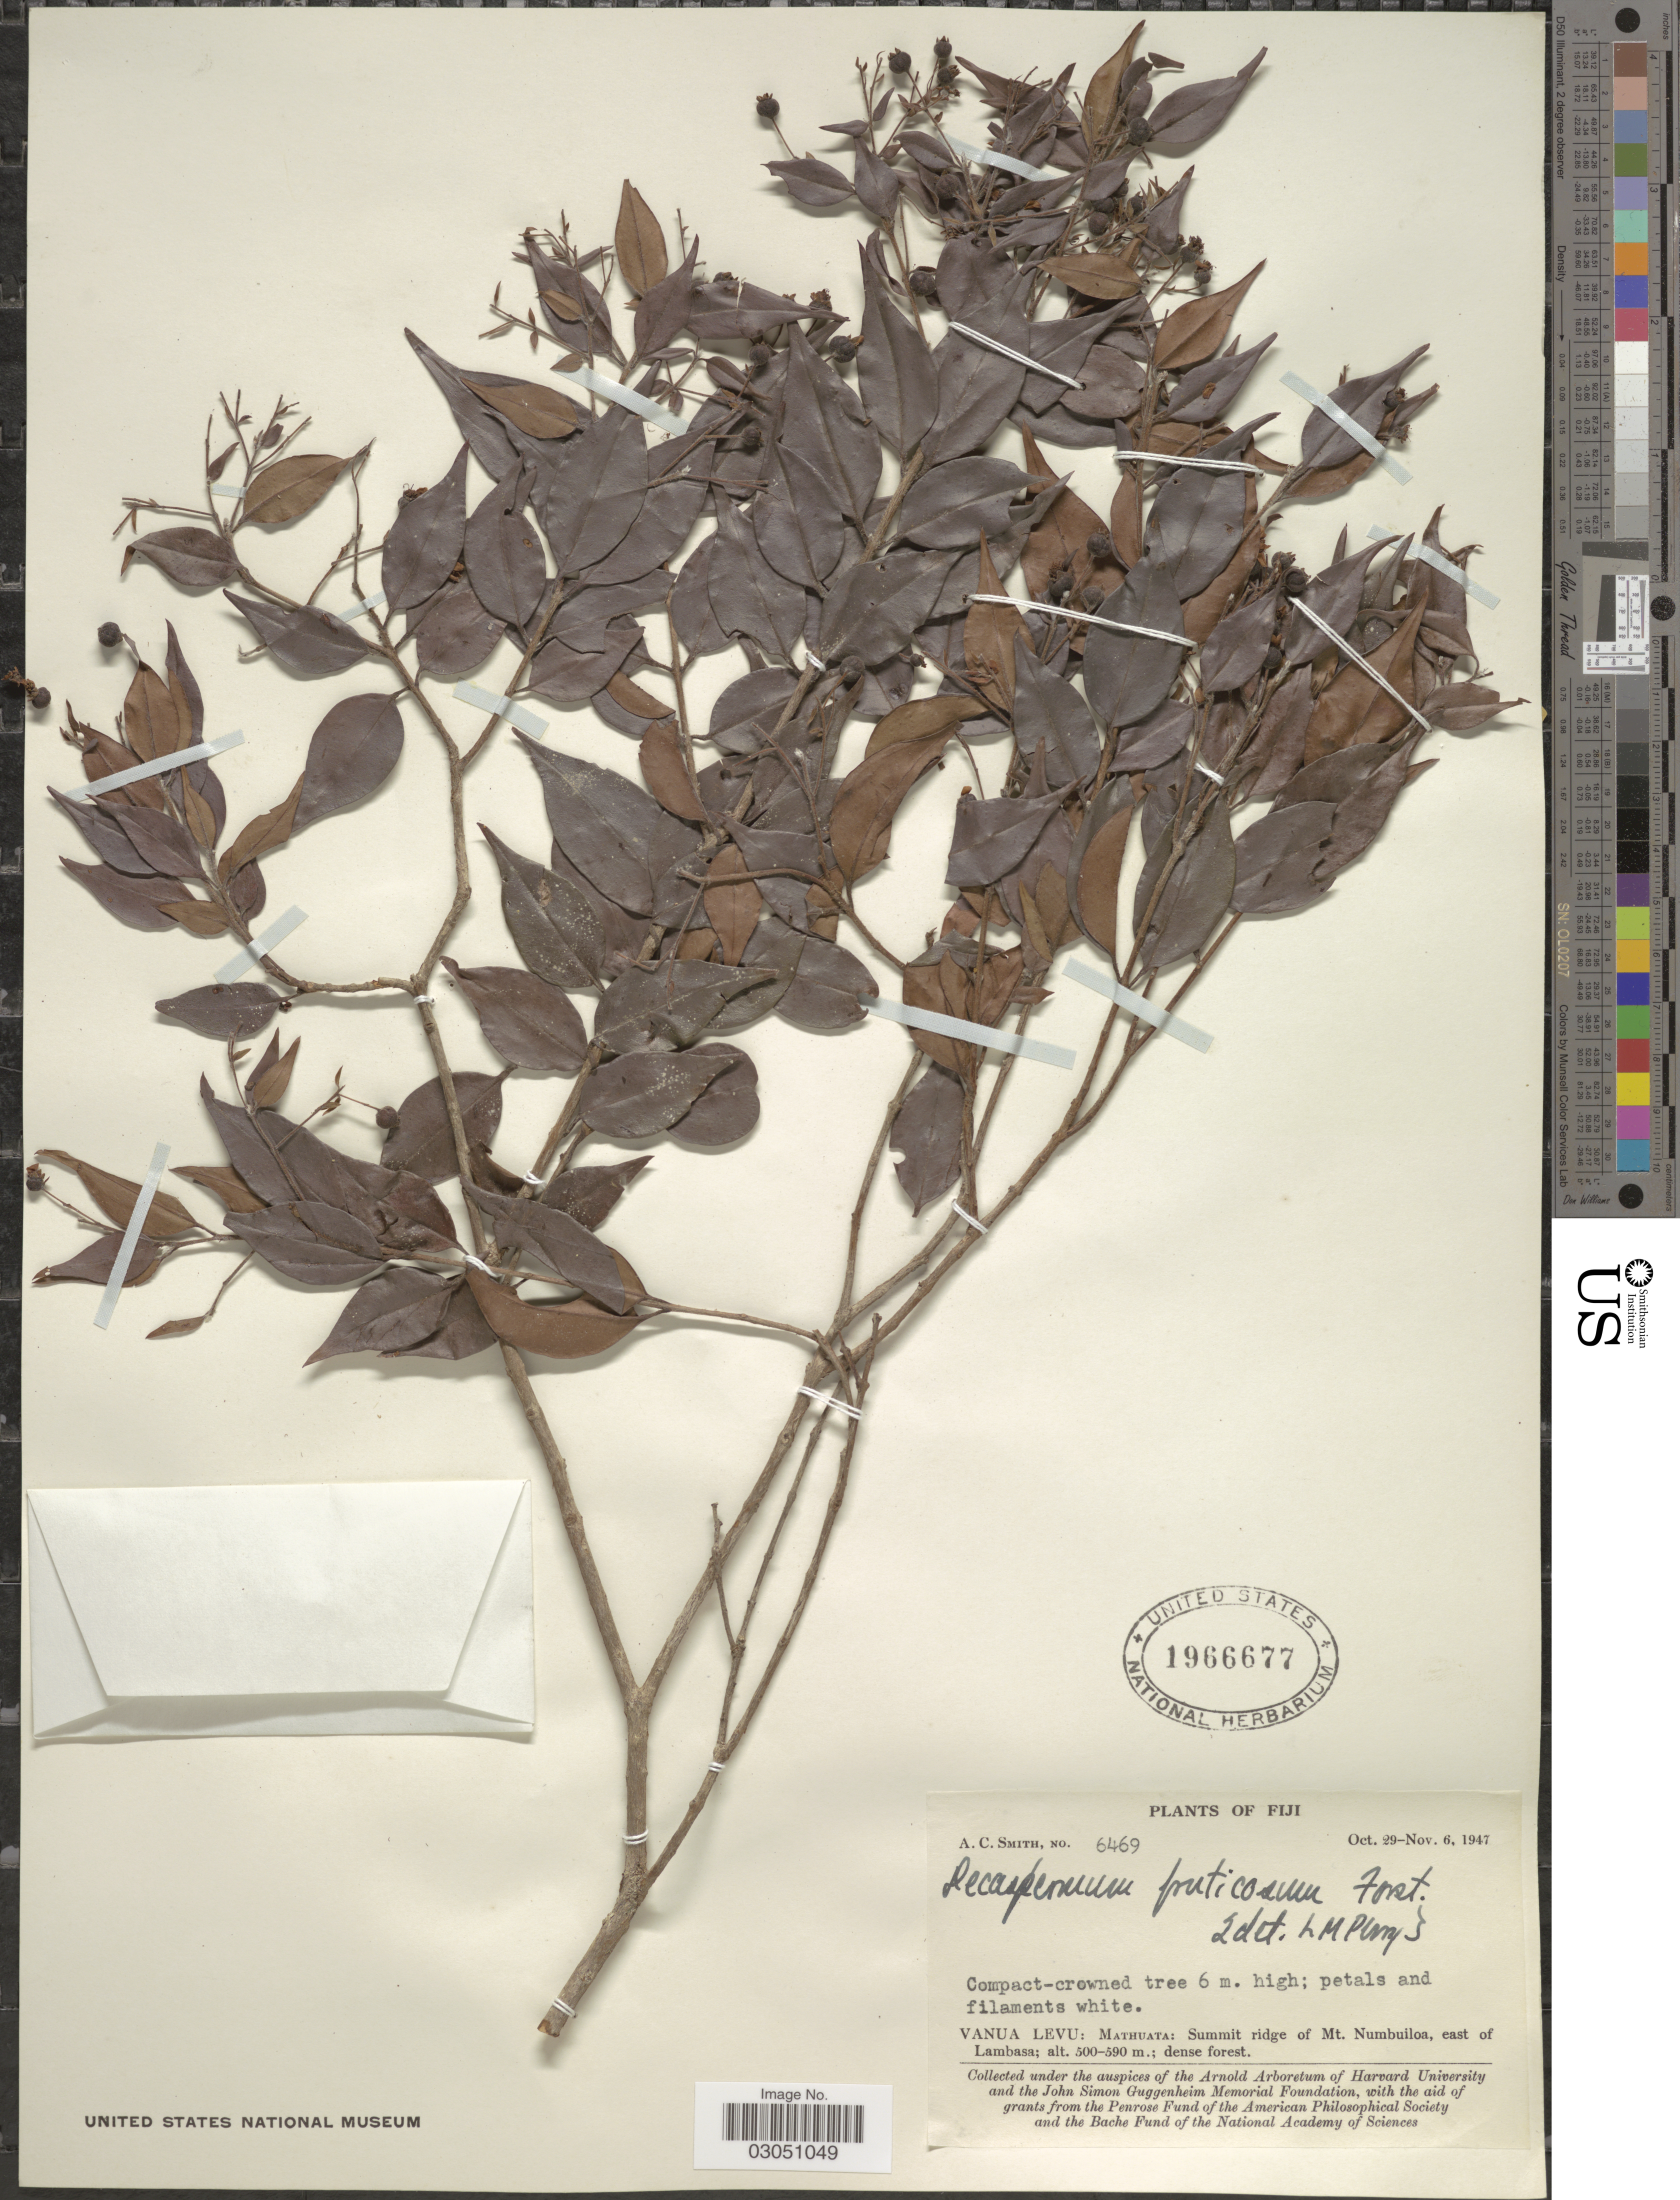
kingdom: Plantae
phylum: Tracheophyta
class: Magnoliopsida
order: Myrtales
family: Myrtaceae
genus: Decaspermum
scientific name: Decaspermum vitiense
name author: (A. Gray) Nied.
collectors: A. C. Smith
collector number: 6469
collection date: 1947-10-29/1947-11-06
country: Fiji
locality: Vanua Levu: Mathuata: Summit ridge of Mt. Numbuiloa, east of Lambasa.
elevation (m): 500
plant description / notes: cited by A.J. Scott, Kew Bull. 34(1): 65. 1979.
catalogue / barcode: US 1966677